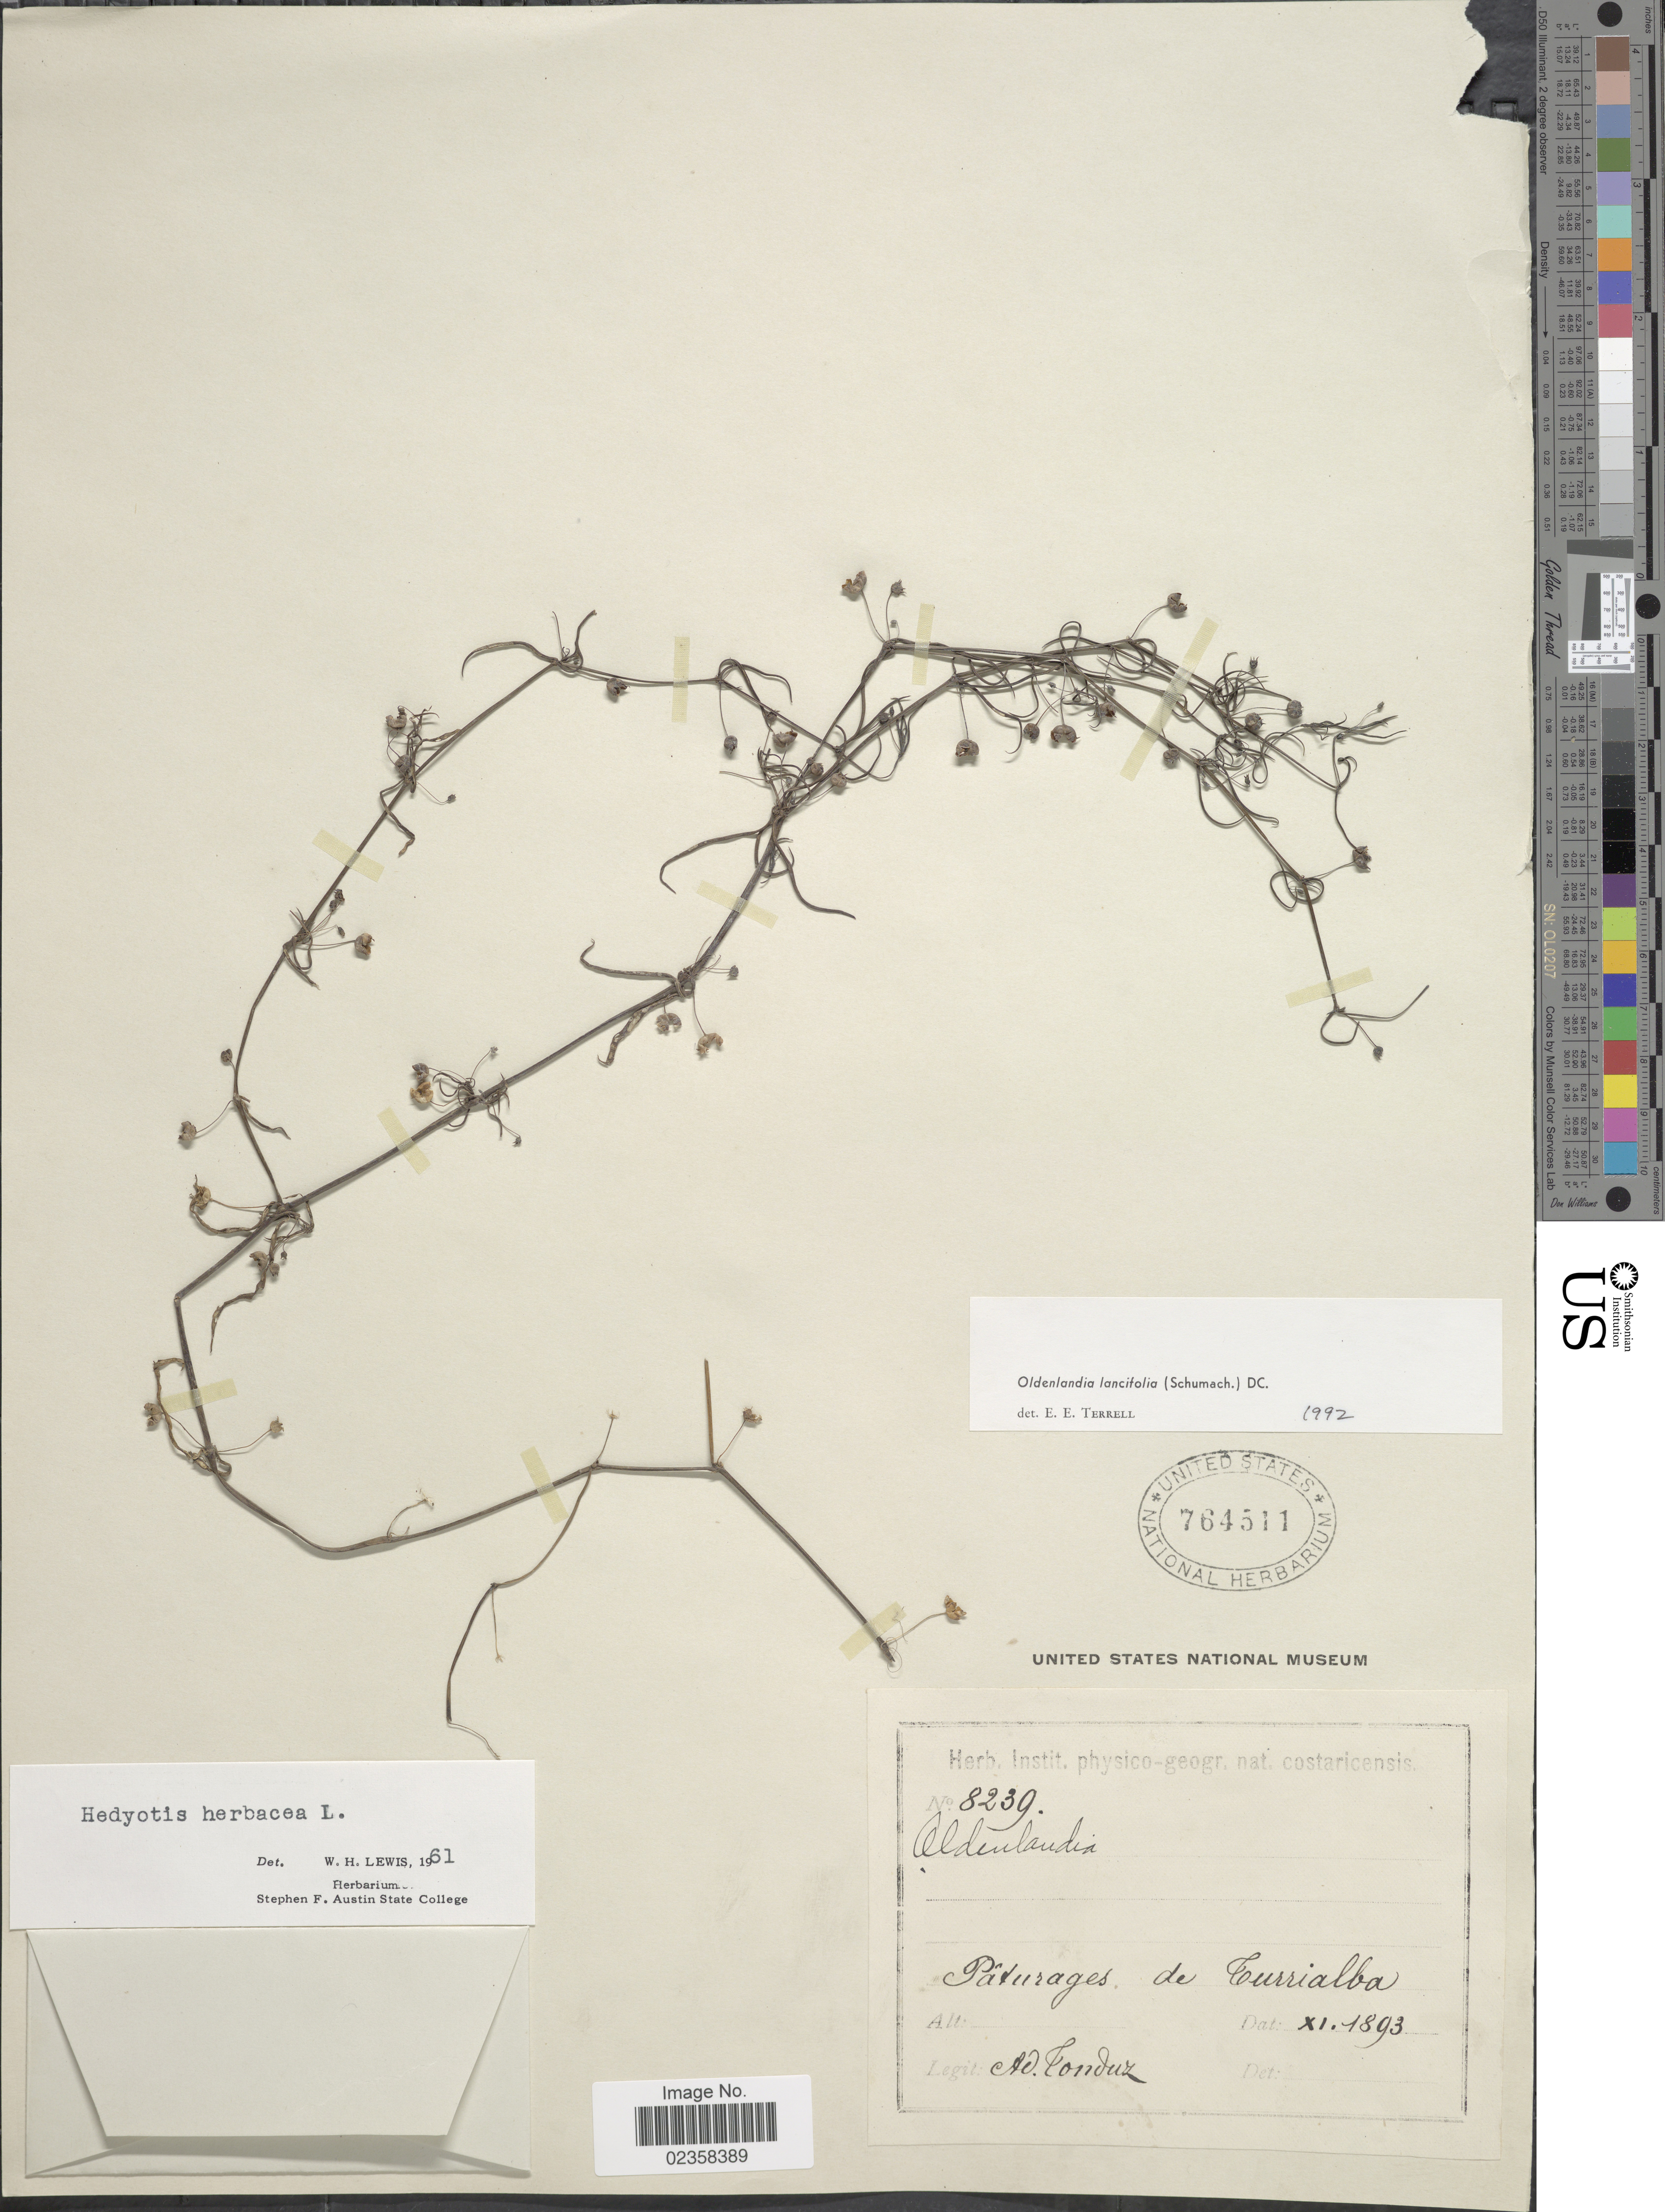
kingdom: Plantae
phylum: Tracheophyta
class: Magnoliopsida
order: Gentianales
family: Rubiaceae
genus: Oldenlandia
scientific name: Oldenlandia lancifolia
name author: (Schumach.) DC.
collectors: A. Tonduz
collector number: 8239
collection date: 1893-11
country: Costa Rica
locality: Paturages de Turrialba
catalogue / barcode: US 764511